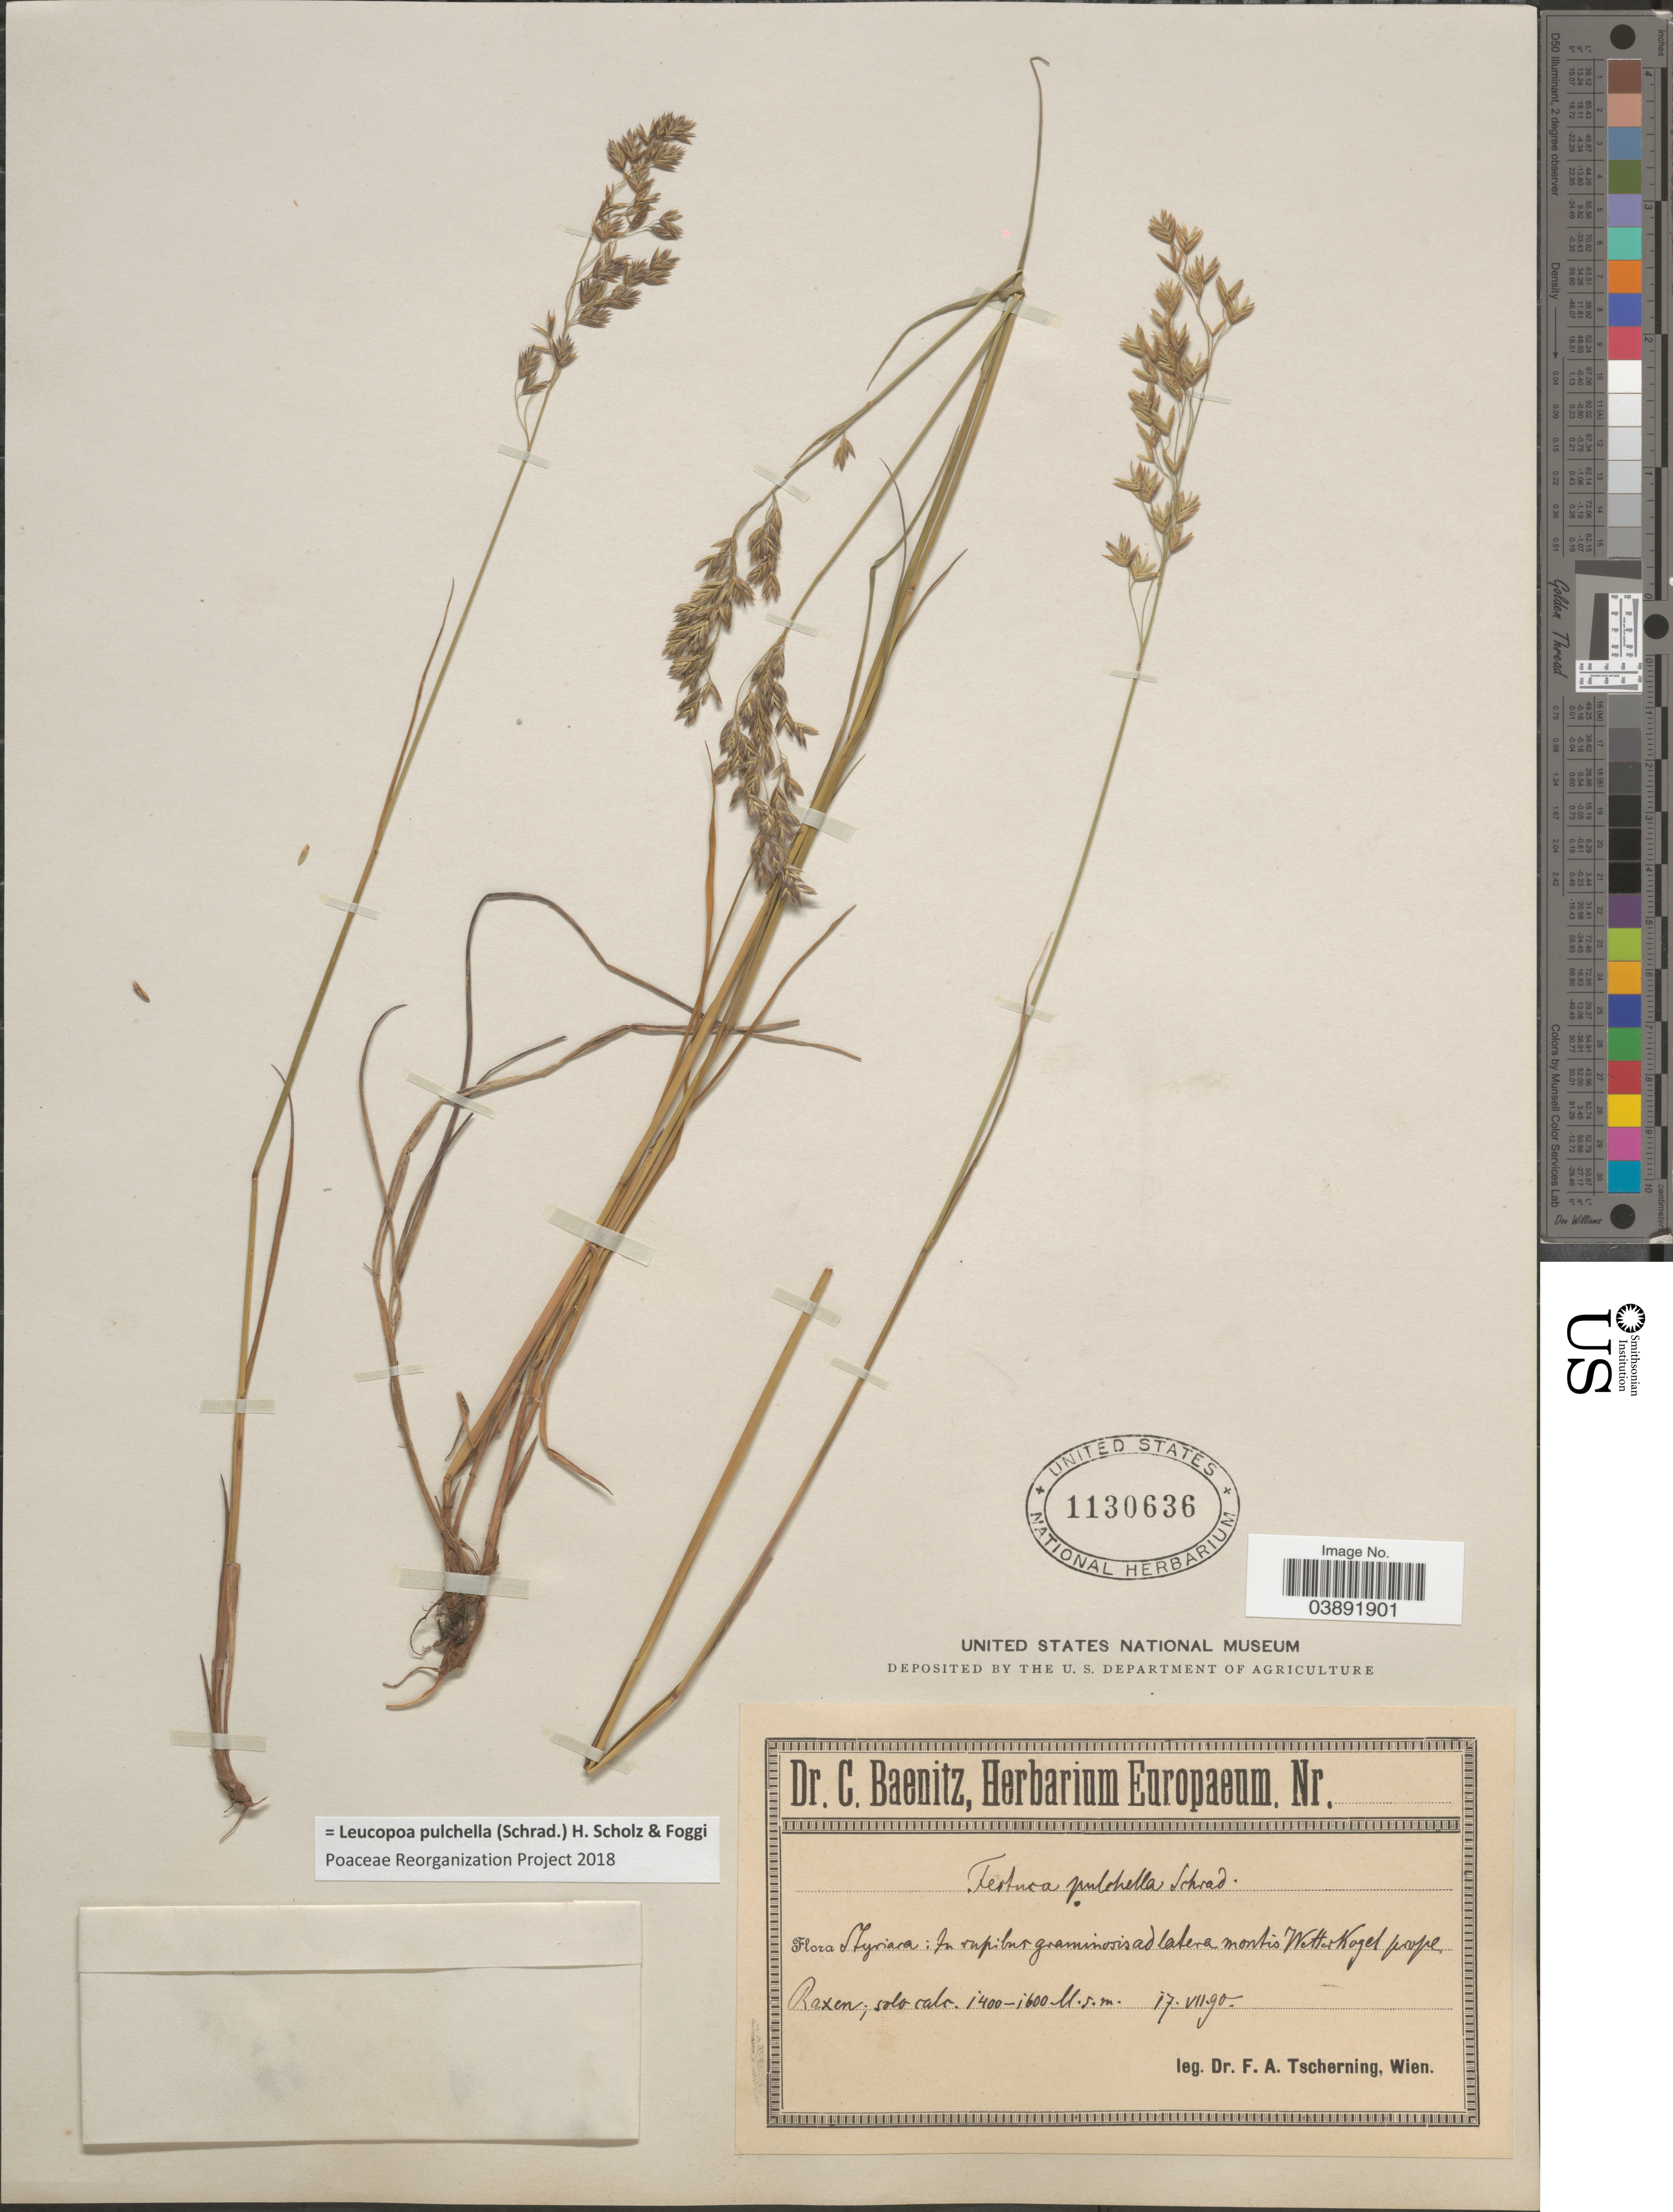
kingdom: Plantae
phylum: Tracheophyta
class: Liliopsida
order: Poales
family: Poaceae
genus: Leucopoa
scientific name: Leucopoa pulchella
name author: (Schrad.) H. Scholz & Foggi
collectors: F. A. Tscherning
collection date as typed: Transcribed d/m/y: 17/7/90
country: Austria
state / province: Wien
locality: Styriaca: In rupibus graminosis ad latera montis Wetterkogel prope Raxen.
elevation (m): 1400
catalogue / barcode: US 1130636